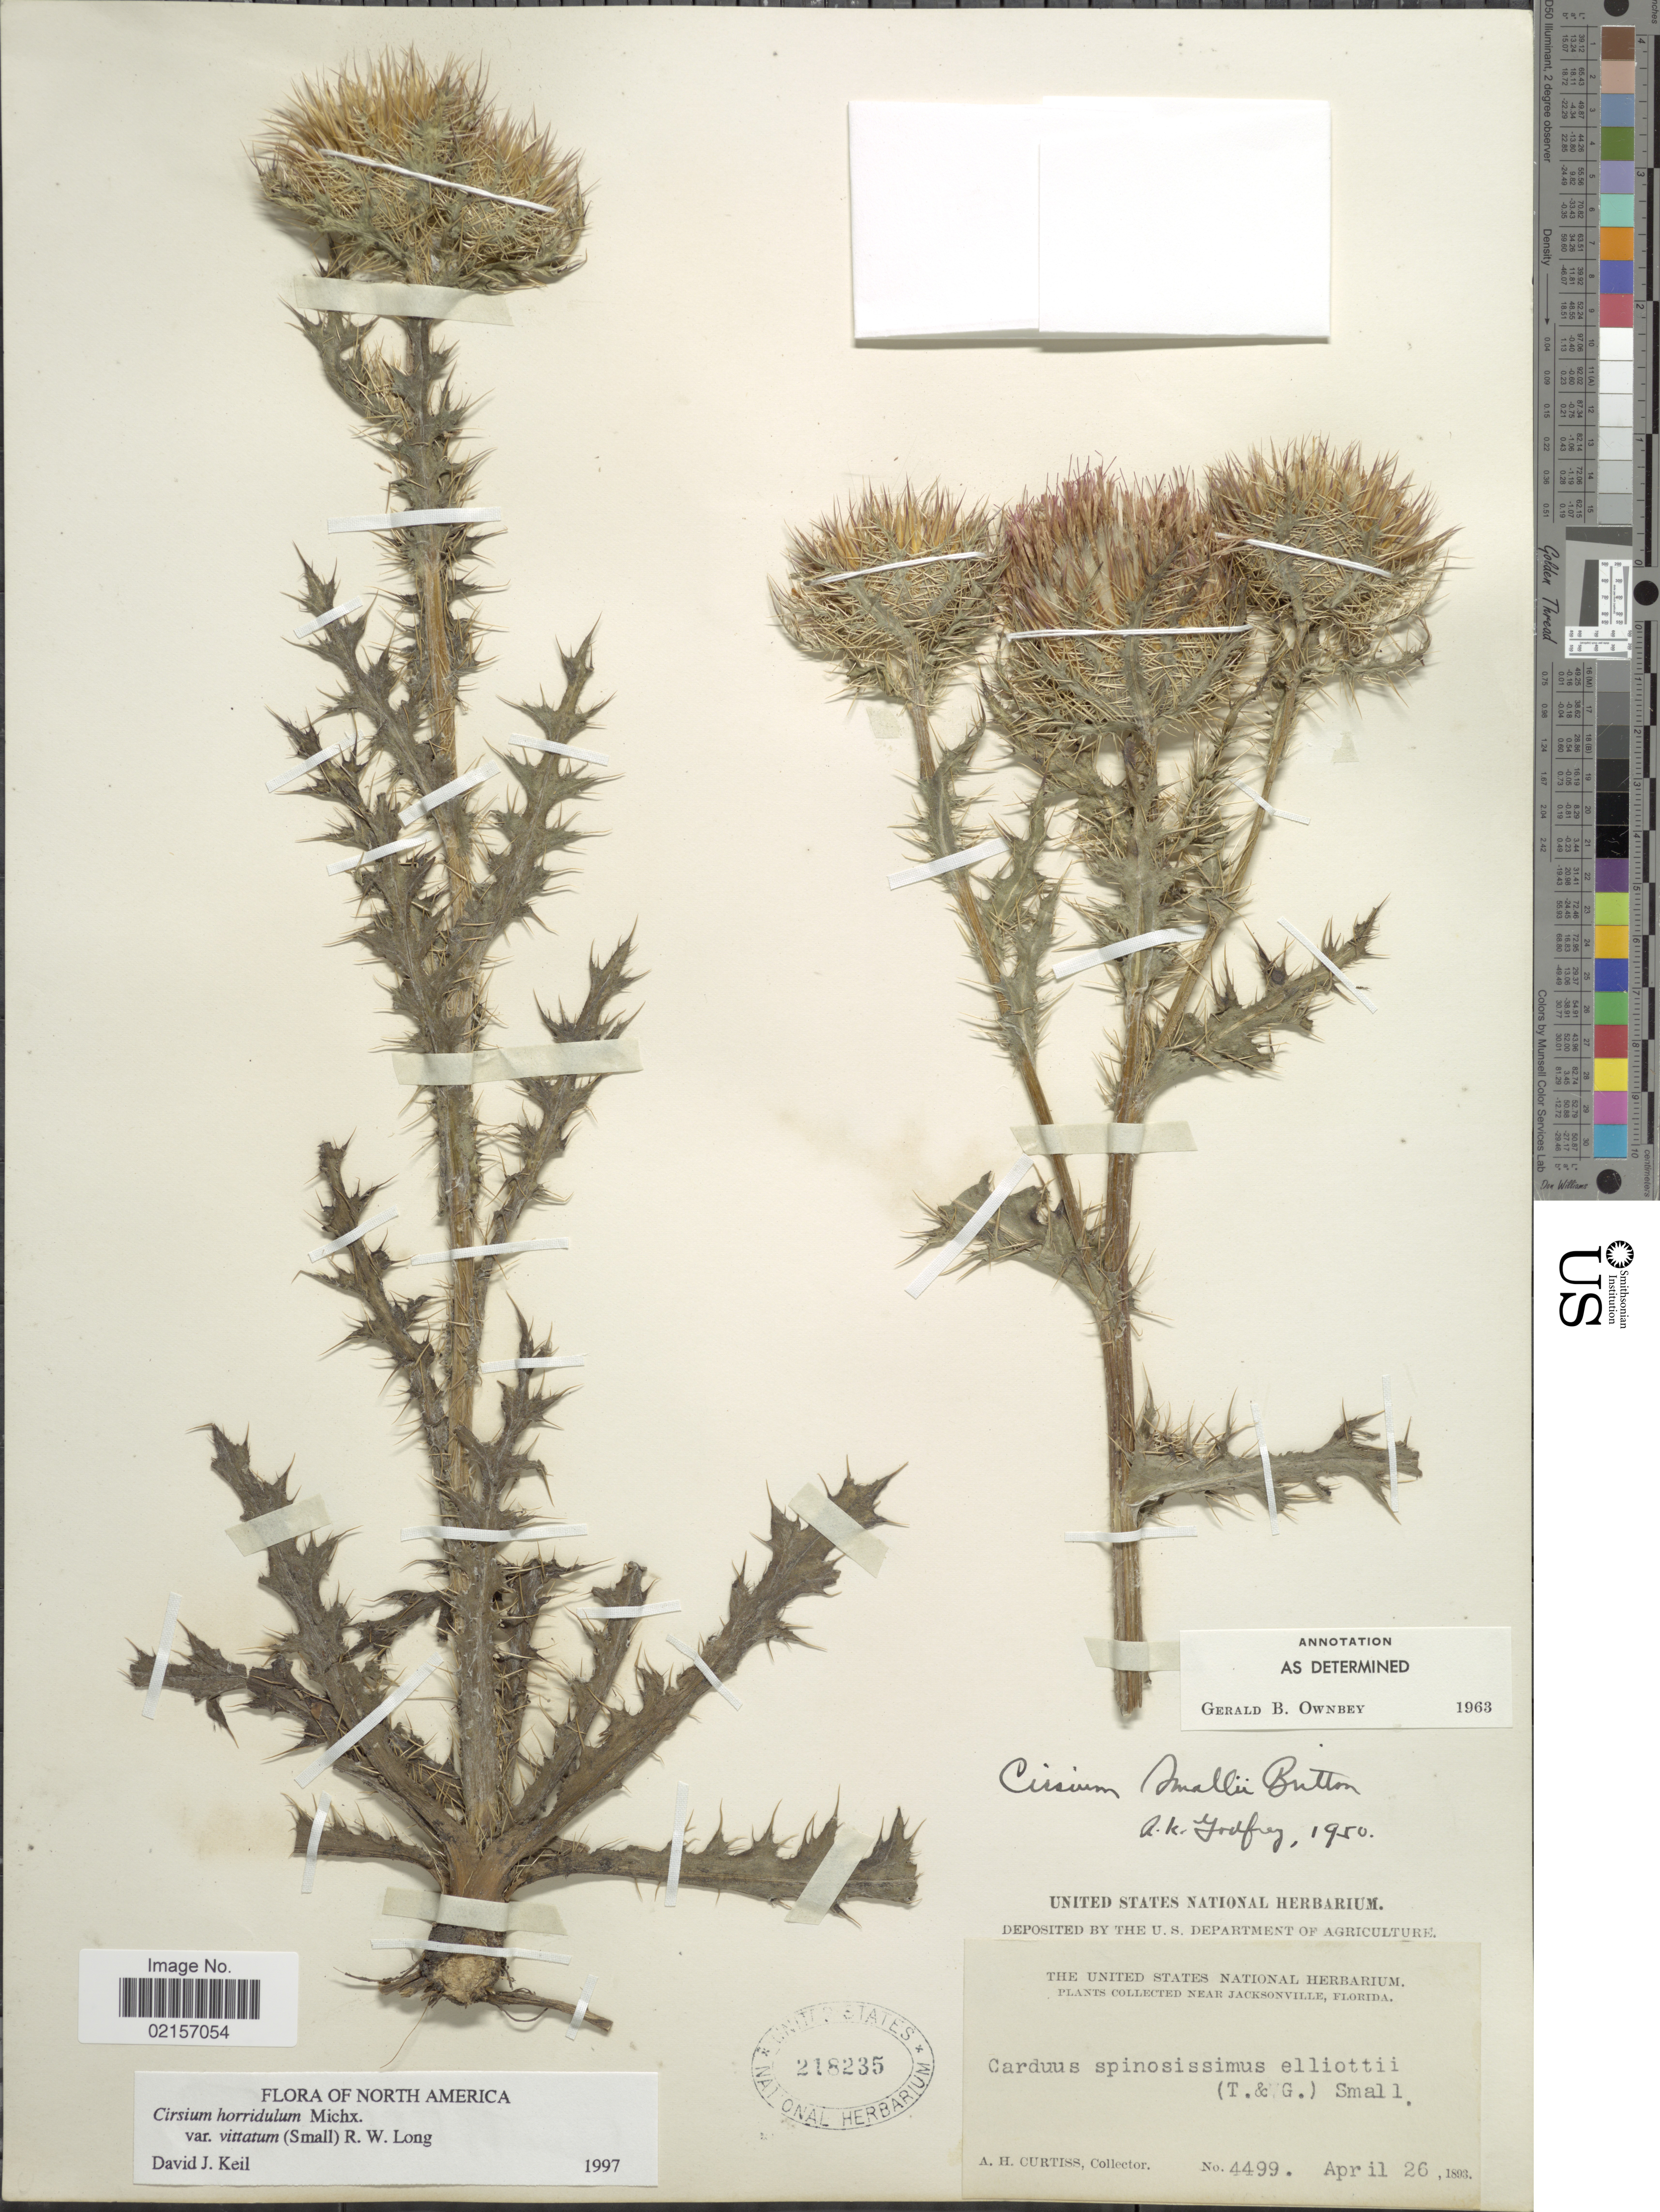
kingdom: Plantae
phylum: Tracheophyta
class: Magnoliopsida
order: Asterales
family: Asteraceae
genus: Cirsium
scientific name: Cirsium horridulum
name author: Michx.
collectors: A. H. Curtiss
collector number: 4499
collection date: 1893-04-26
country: United States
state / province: Florida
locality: Near Jacksonville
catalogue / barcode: US 218235